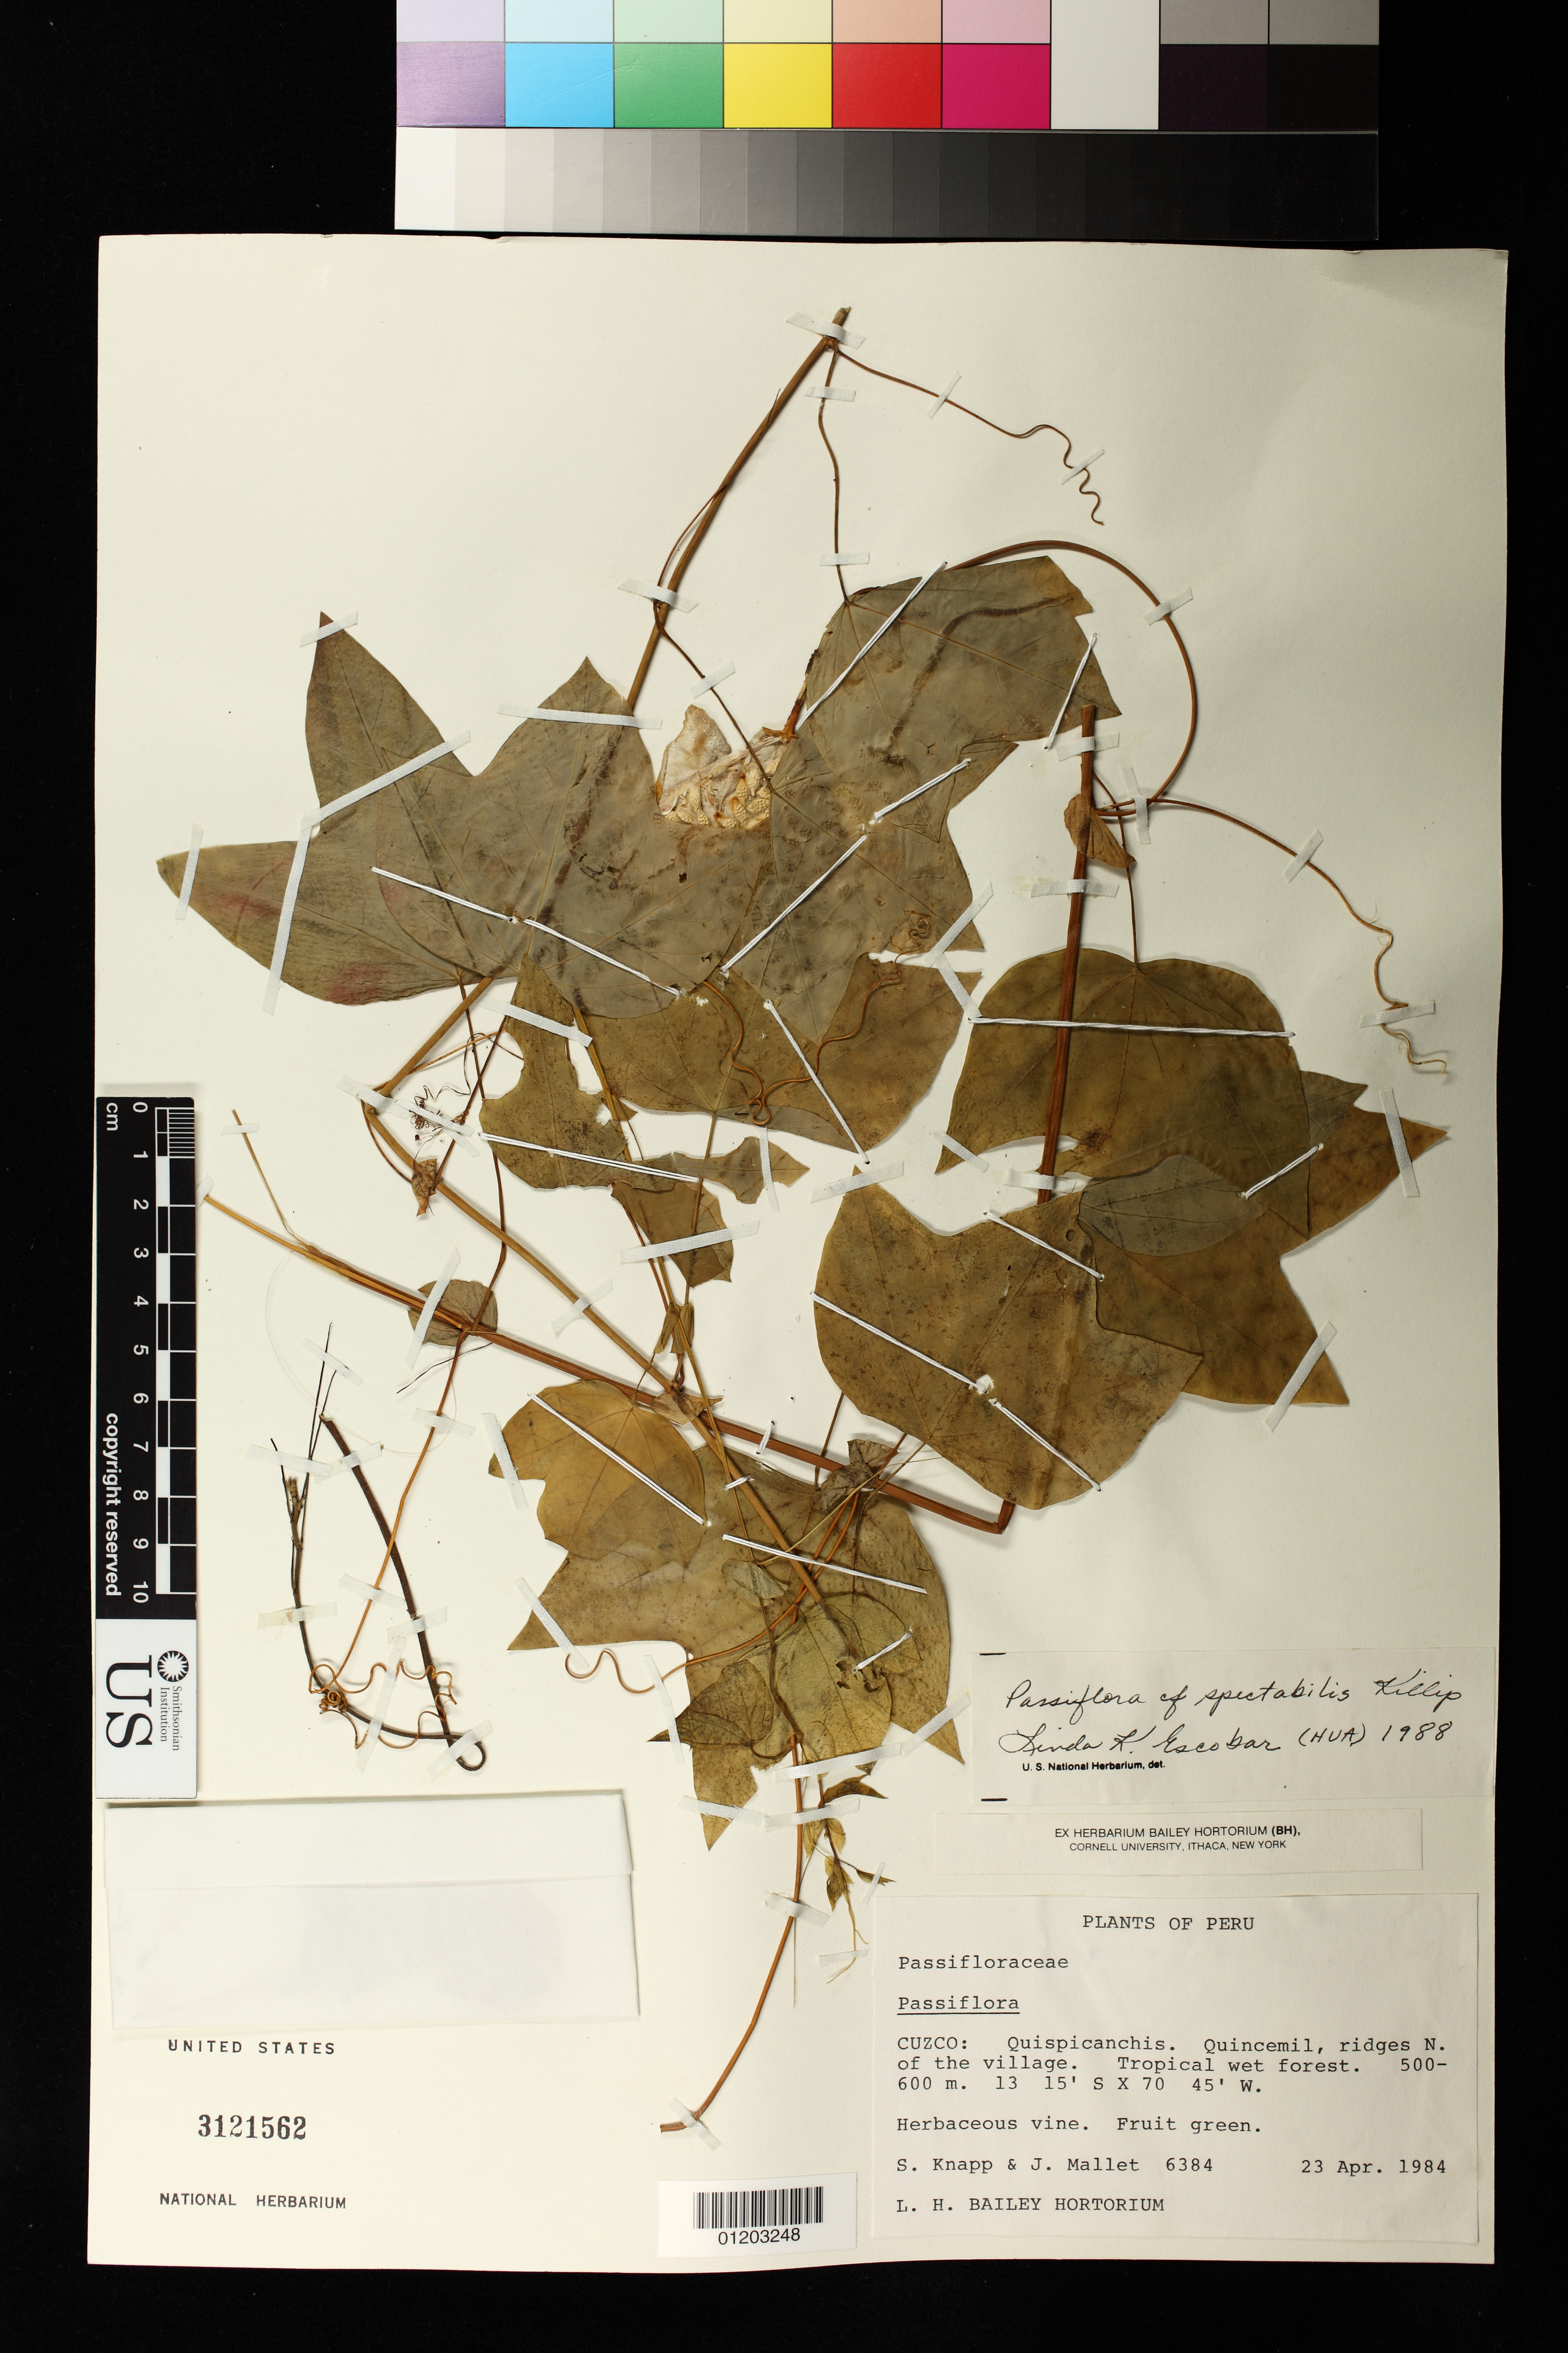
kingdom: Plantae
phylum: Tracheophyta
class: Magnoliopsida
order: Malpighiales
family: Passifloraceae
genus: Passiflora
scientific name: Passiflora spectabilis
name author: Killip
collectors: S. Knapp & J. Mallet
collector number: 6384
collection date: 1984-04-23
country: Peru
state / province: Cusco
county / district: Quispicanchis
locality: Quincemil, ridges N. of the village.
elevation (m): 500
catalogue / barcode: US 3121562